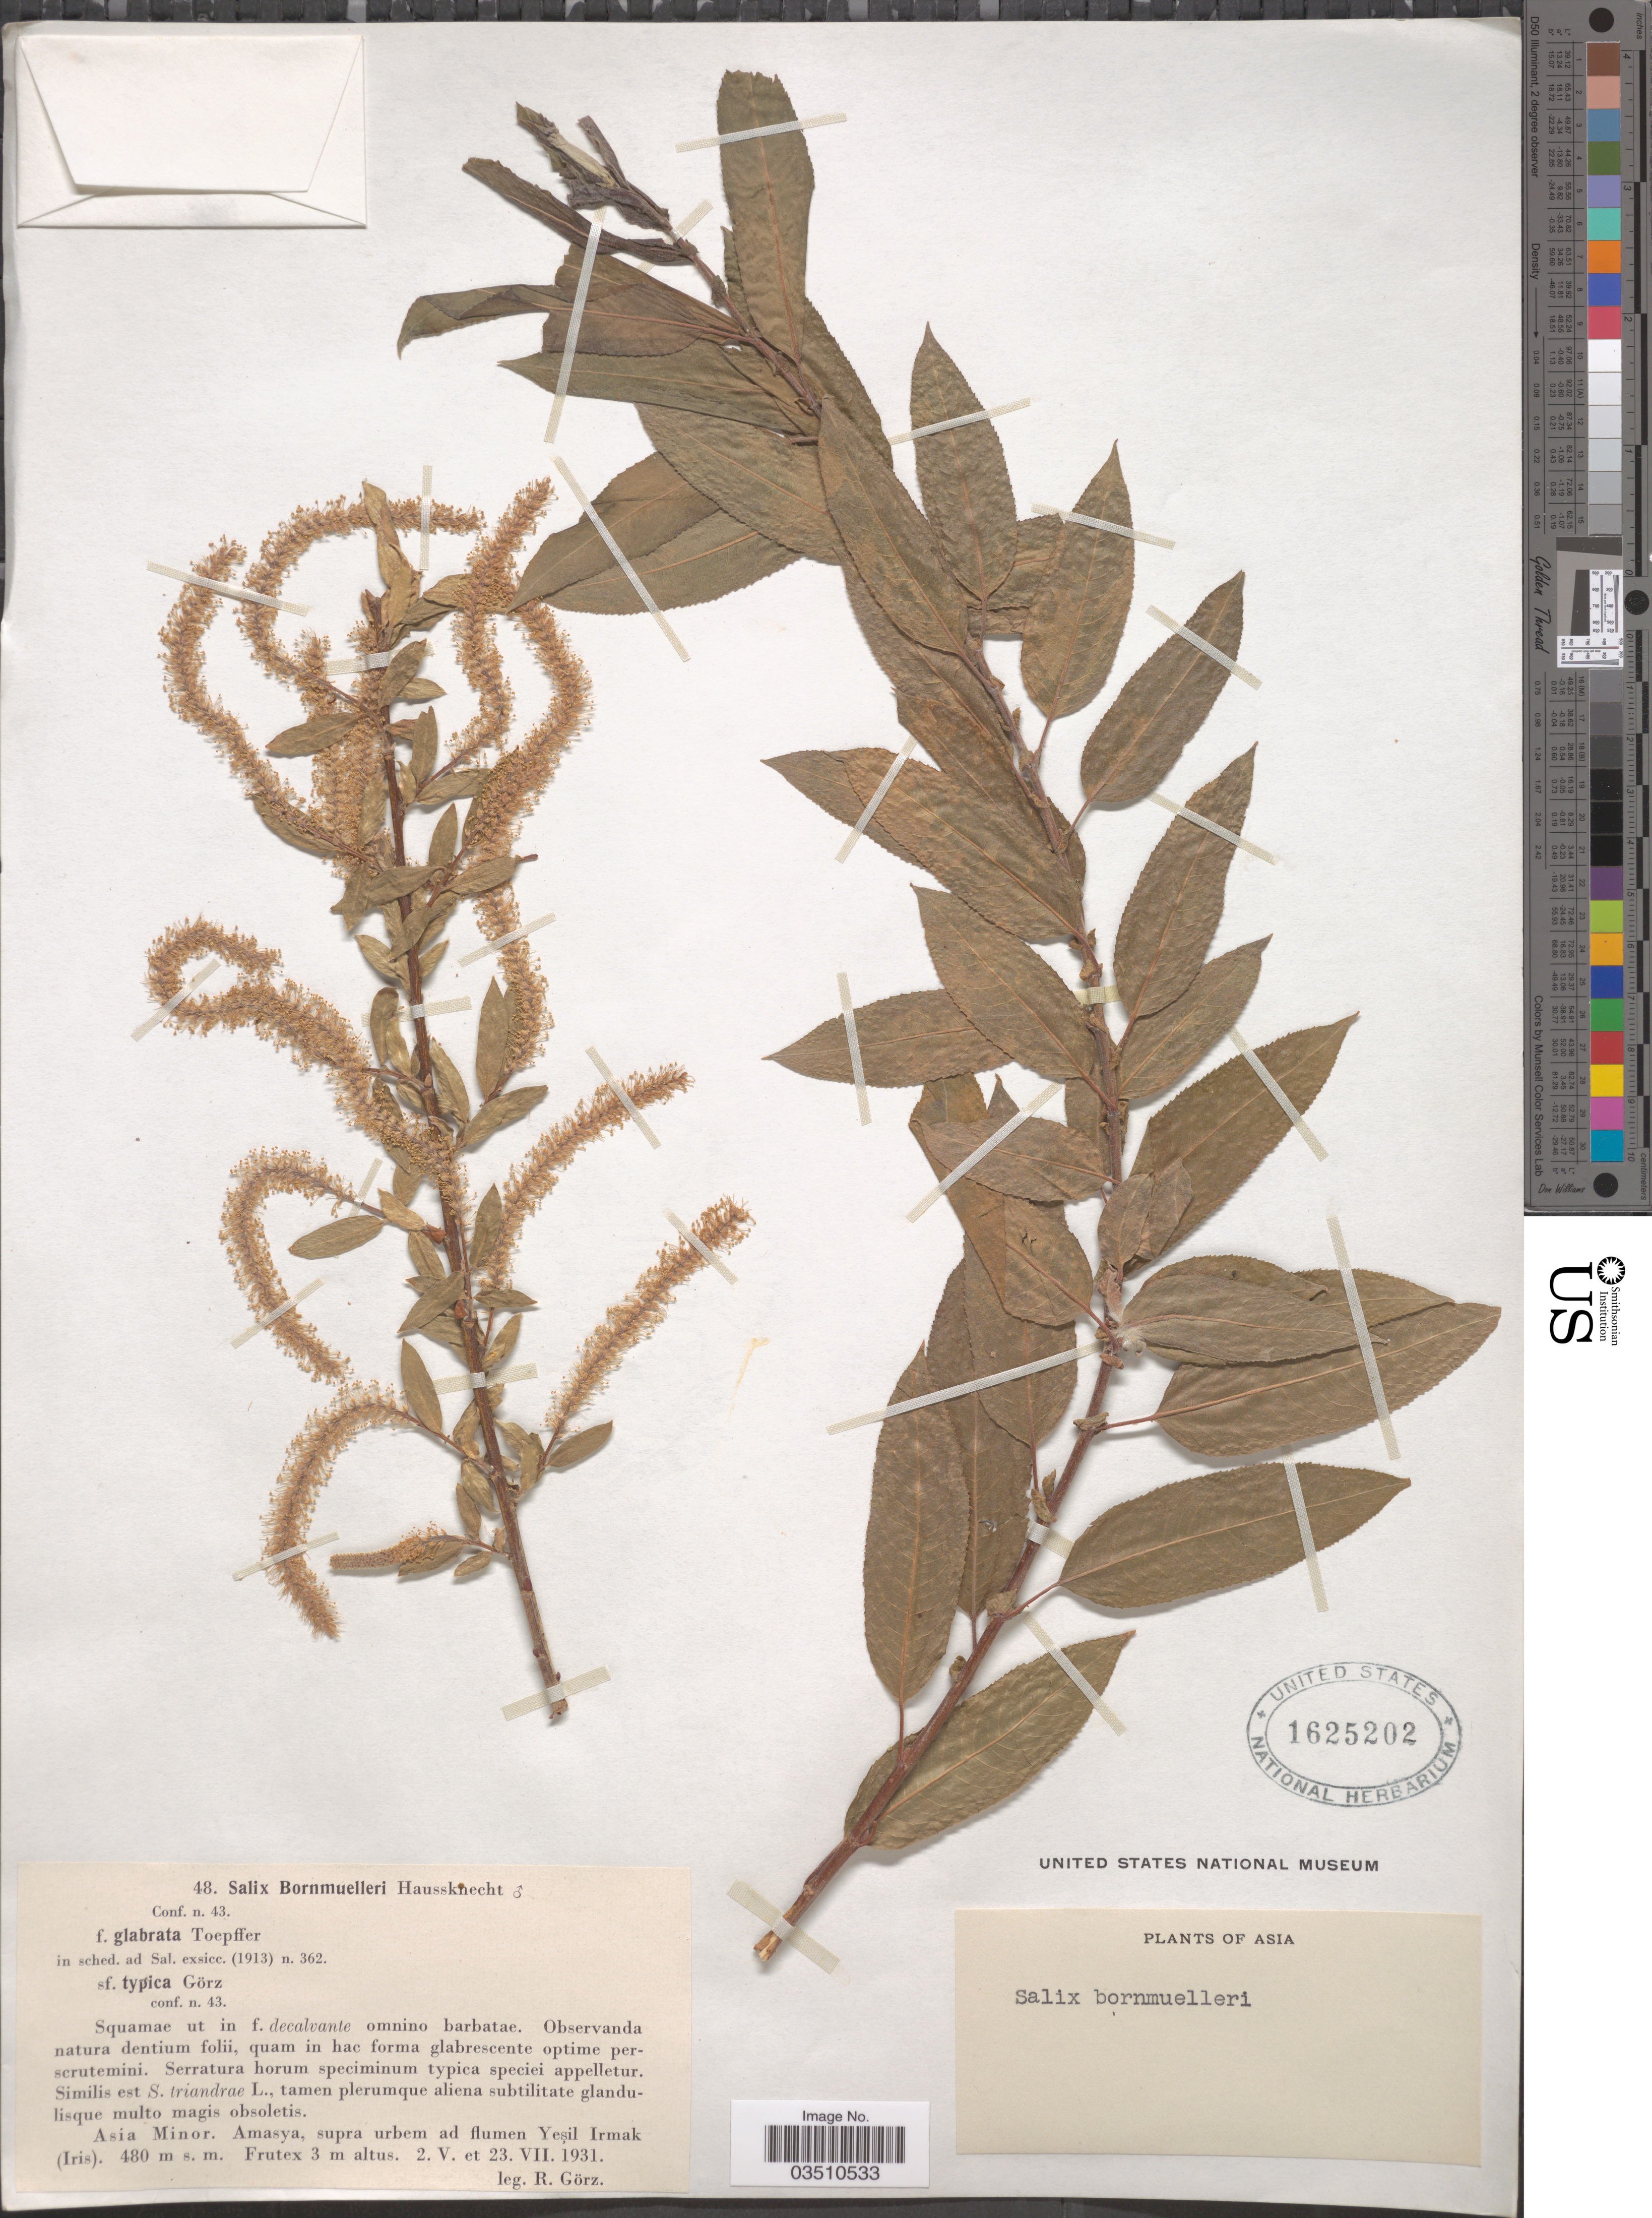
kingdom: Plantae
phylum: Tracheophyta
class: Magnoliopsida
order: Malpighiales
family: Salicaceae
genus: Salix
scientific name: Salix bornmuelleri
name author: Hausskn.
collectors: R. Görz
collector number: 48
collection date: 1931-05-02/1931-07-23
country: Turkey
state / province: Amasya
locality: Asia Minor. Amasya, supra urbem ad flumen Yeşil Irmak (Iris).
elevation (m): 480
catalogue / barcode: US 1625202